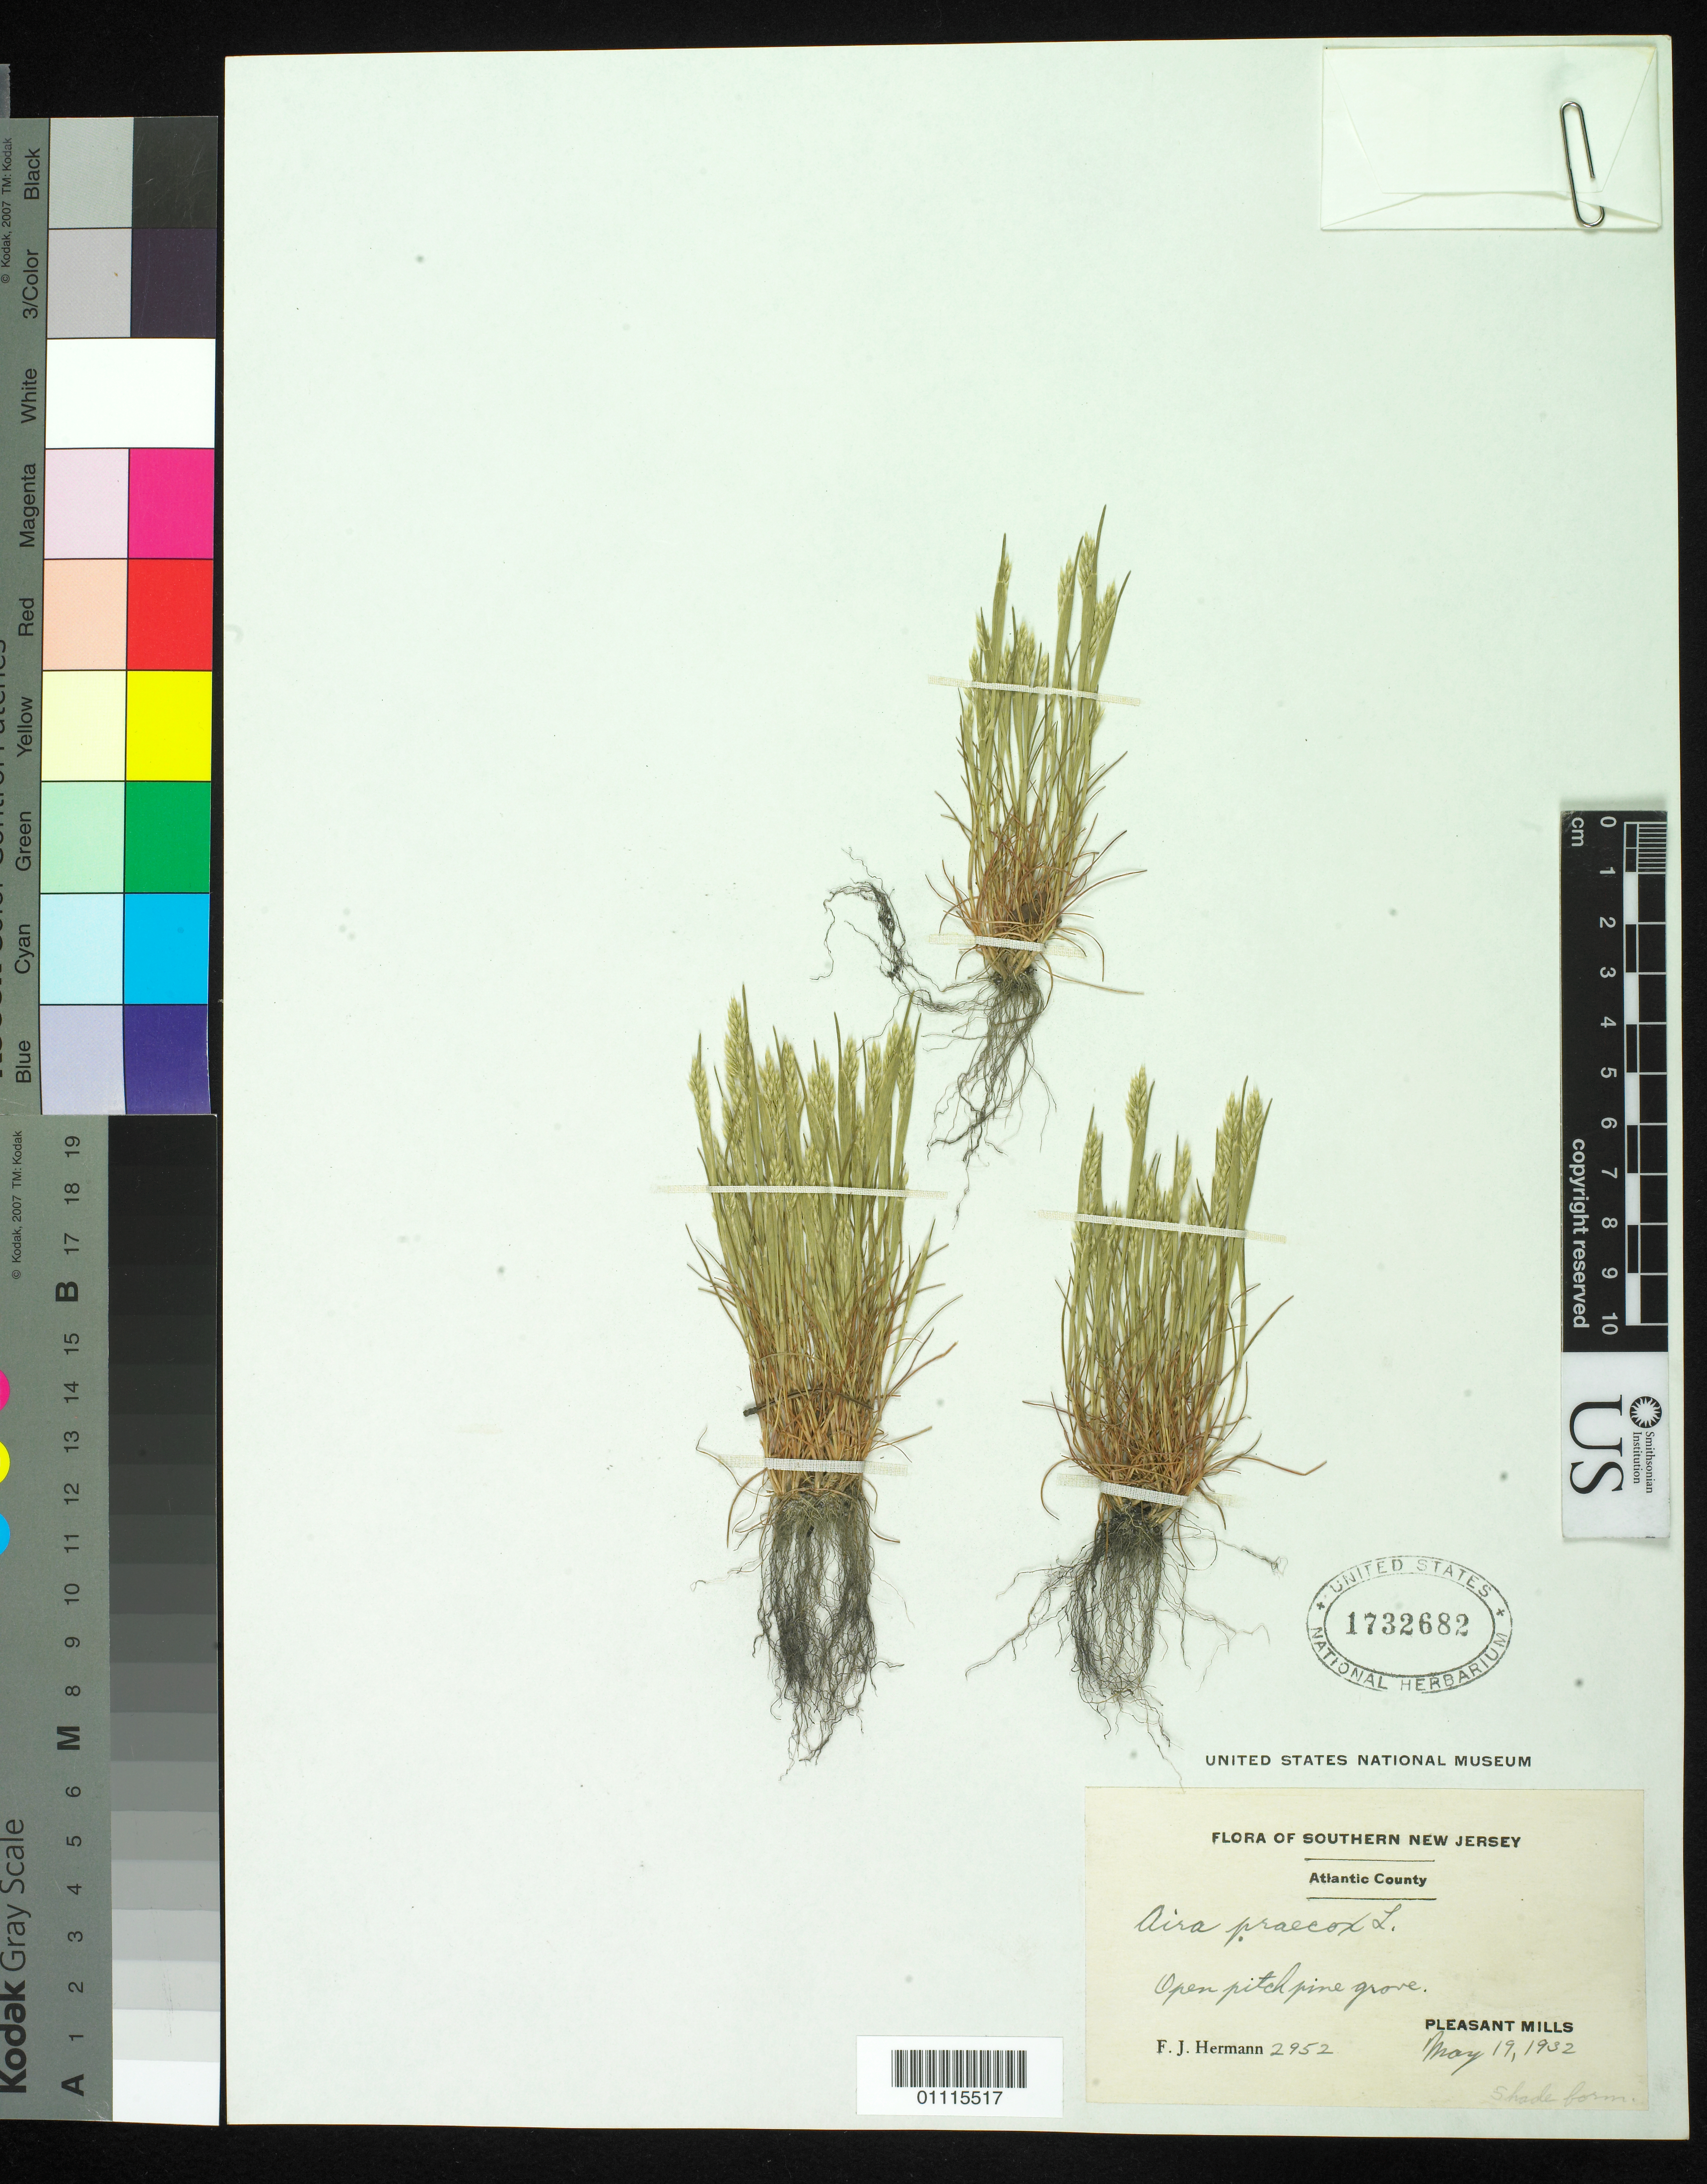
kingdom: Plantae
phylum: Tracheophyta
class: Liliopsida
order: Poales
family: Poaceae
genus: Aira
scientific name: Aira praecox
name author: L.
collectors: F. J. Hermann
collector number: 2952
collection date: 1932-05-19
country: United States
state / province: New Jersey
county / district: Atlantic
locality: Pleasant Mills.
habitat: Open pitch pine grove.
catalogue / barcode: US 1732682